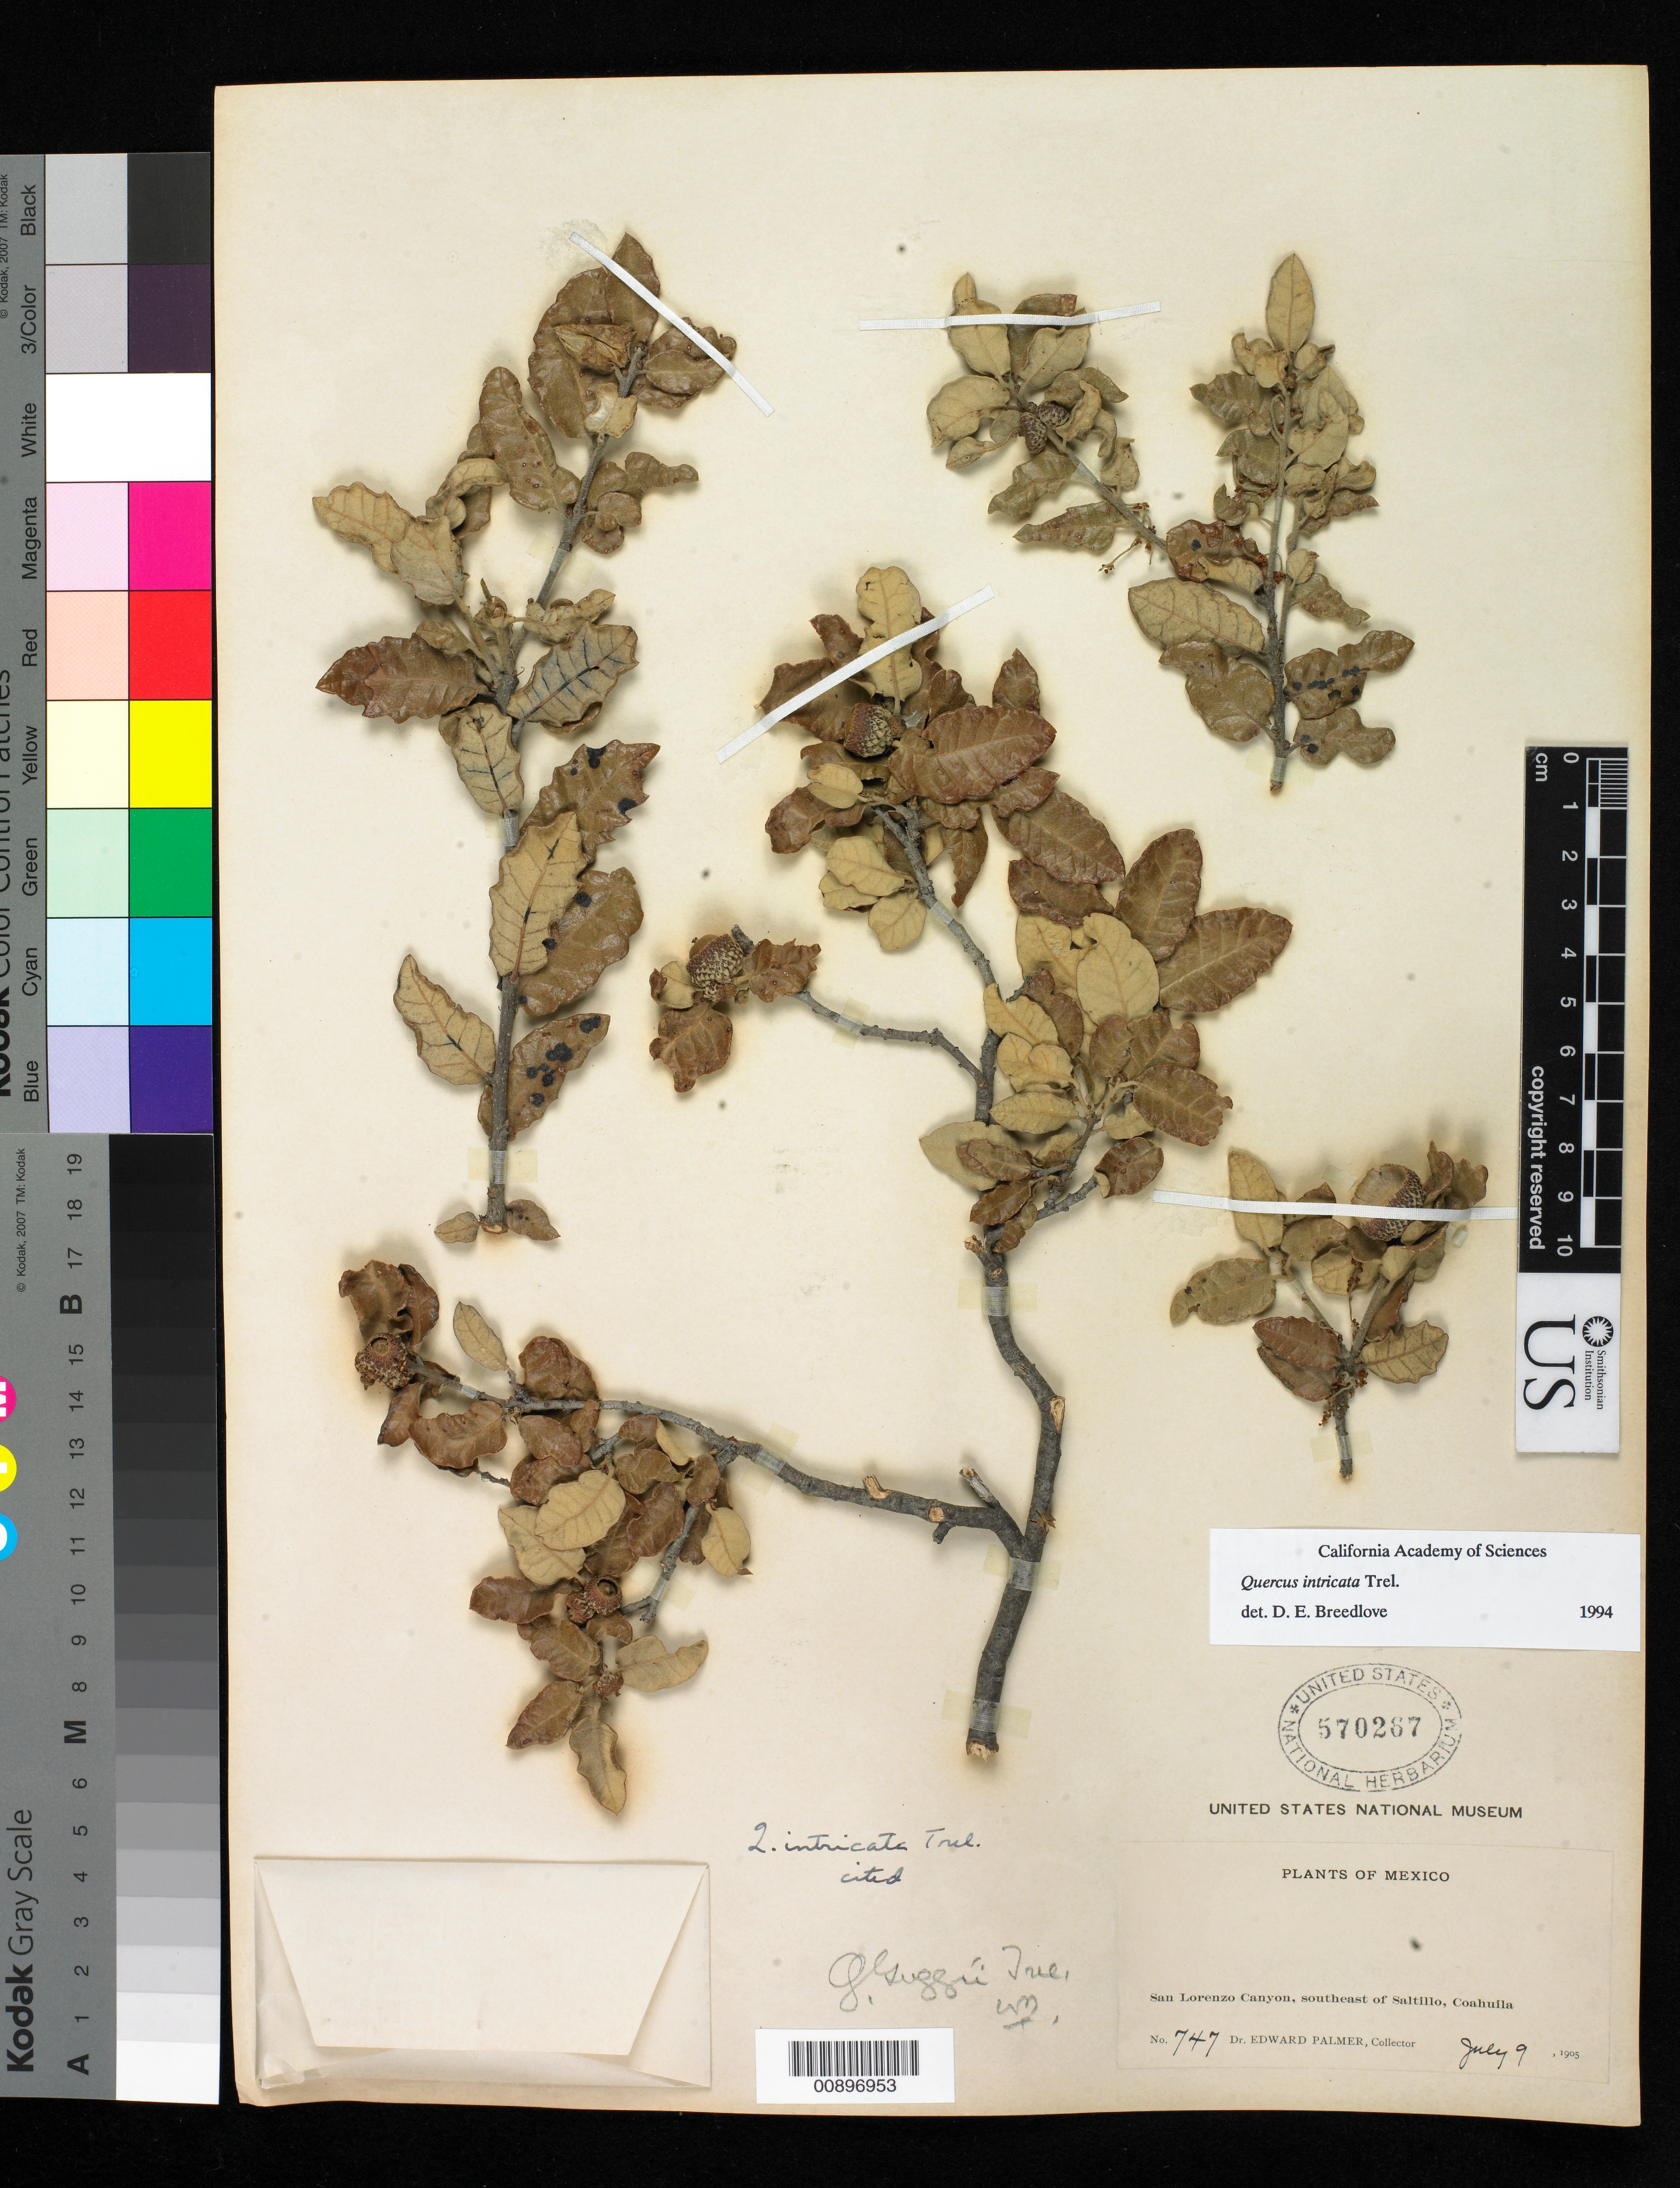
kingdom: Plantae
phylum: Tracheophyta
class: Magnoliopsida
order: Fagales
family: Fagaceae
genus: Quercus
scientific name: Quercus intricata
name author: Trel.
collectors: E. Palmer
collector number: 747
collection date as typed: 09 Jul 1905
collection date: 1905-07-09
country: Mexico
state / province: Coahuila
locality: San Lorenzo Canyon, southeast of Saltillo, Coahuila.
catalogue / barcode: US 570267